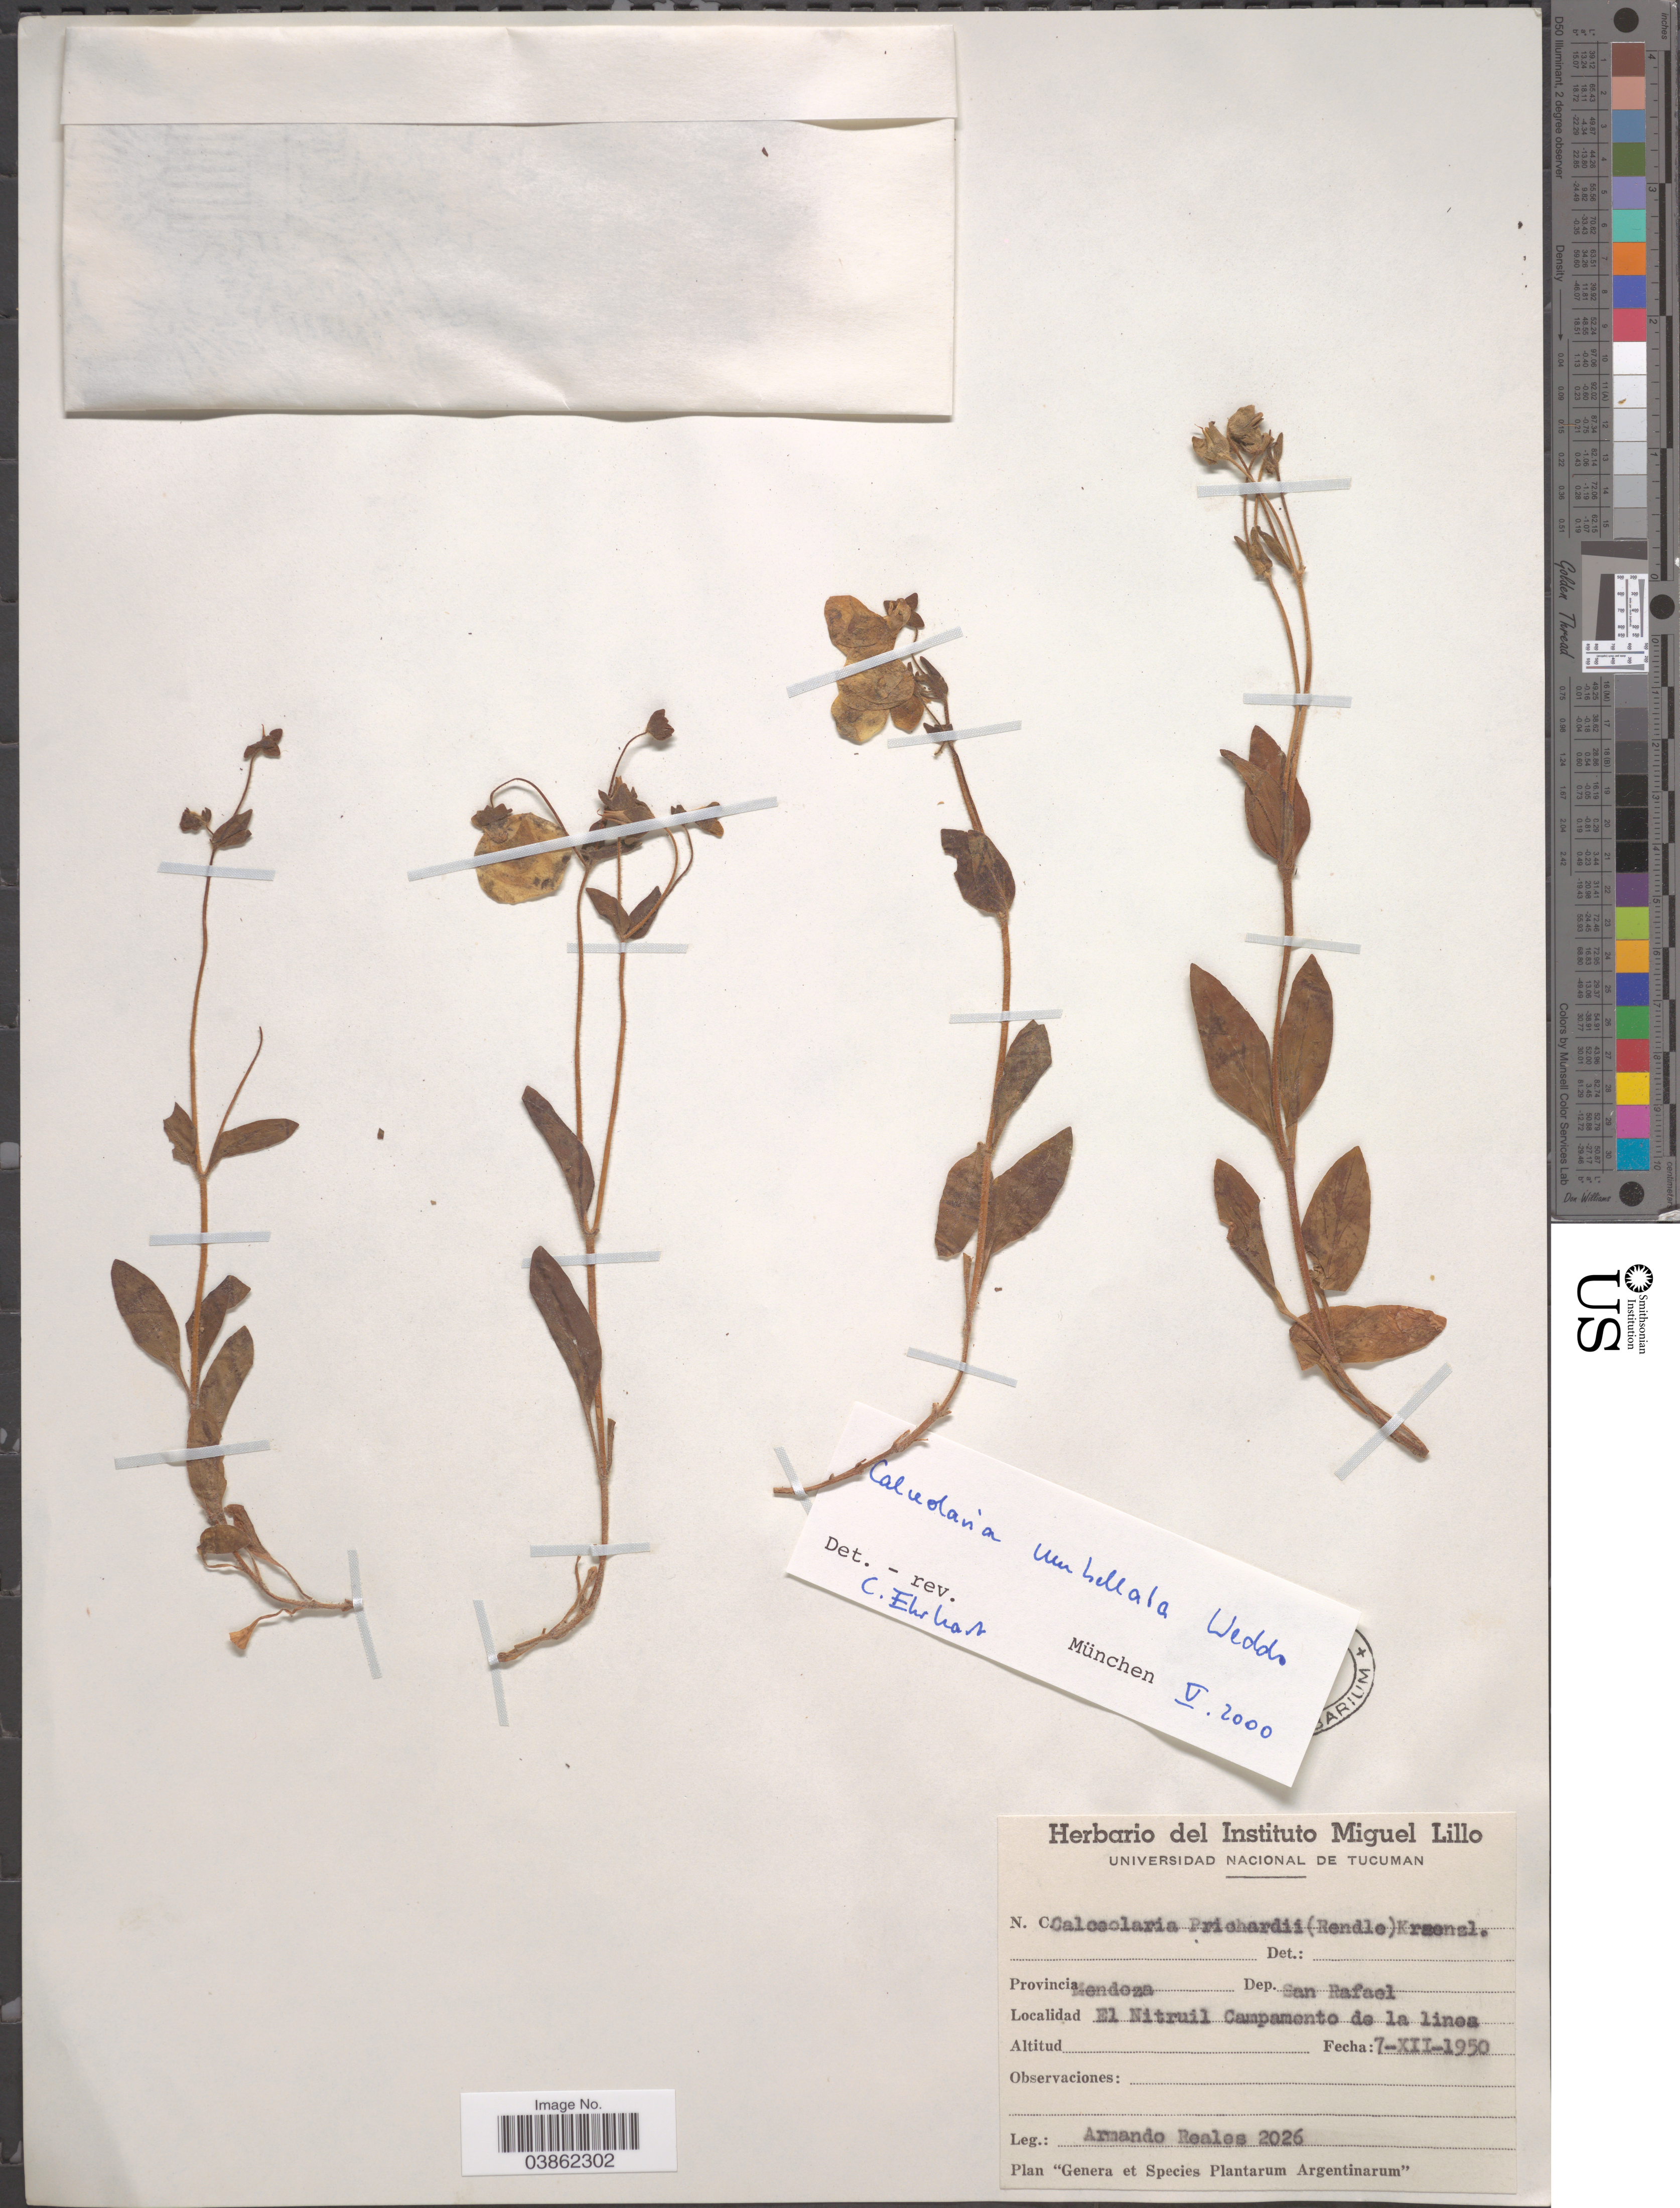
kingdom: Plantae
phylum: Tracheophyta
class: Magnoliopsida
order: Lamiales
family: Calceolariaceae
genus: Calceolaria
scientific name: Calceolaria umbellata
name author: Wedd.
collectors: A. Reales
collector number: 2026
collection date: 1950-12-07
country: Argentina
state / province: Mendoza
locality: Dep. San Rafael. El Nitruil Campamento de la linea.